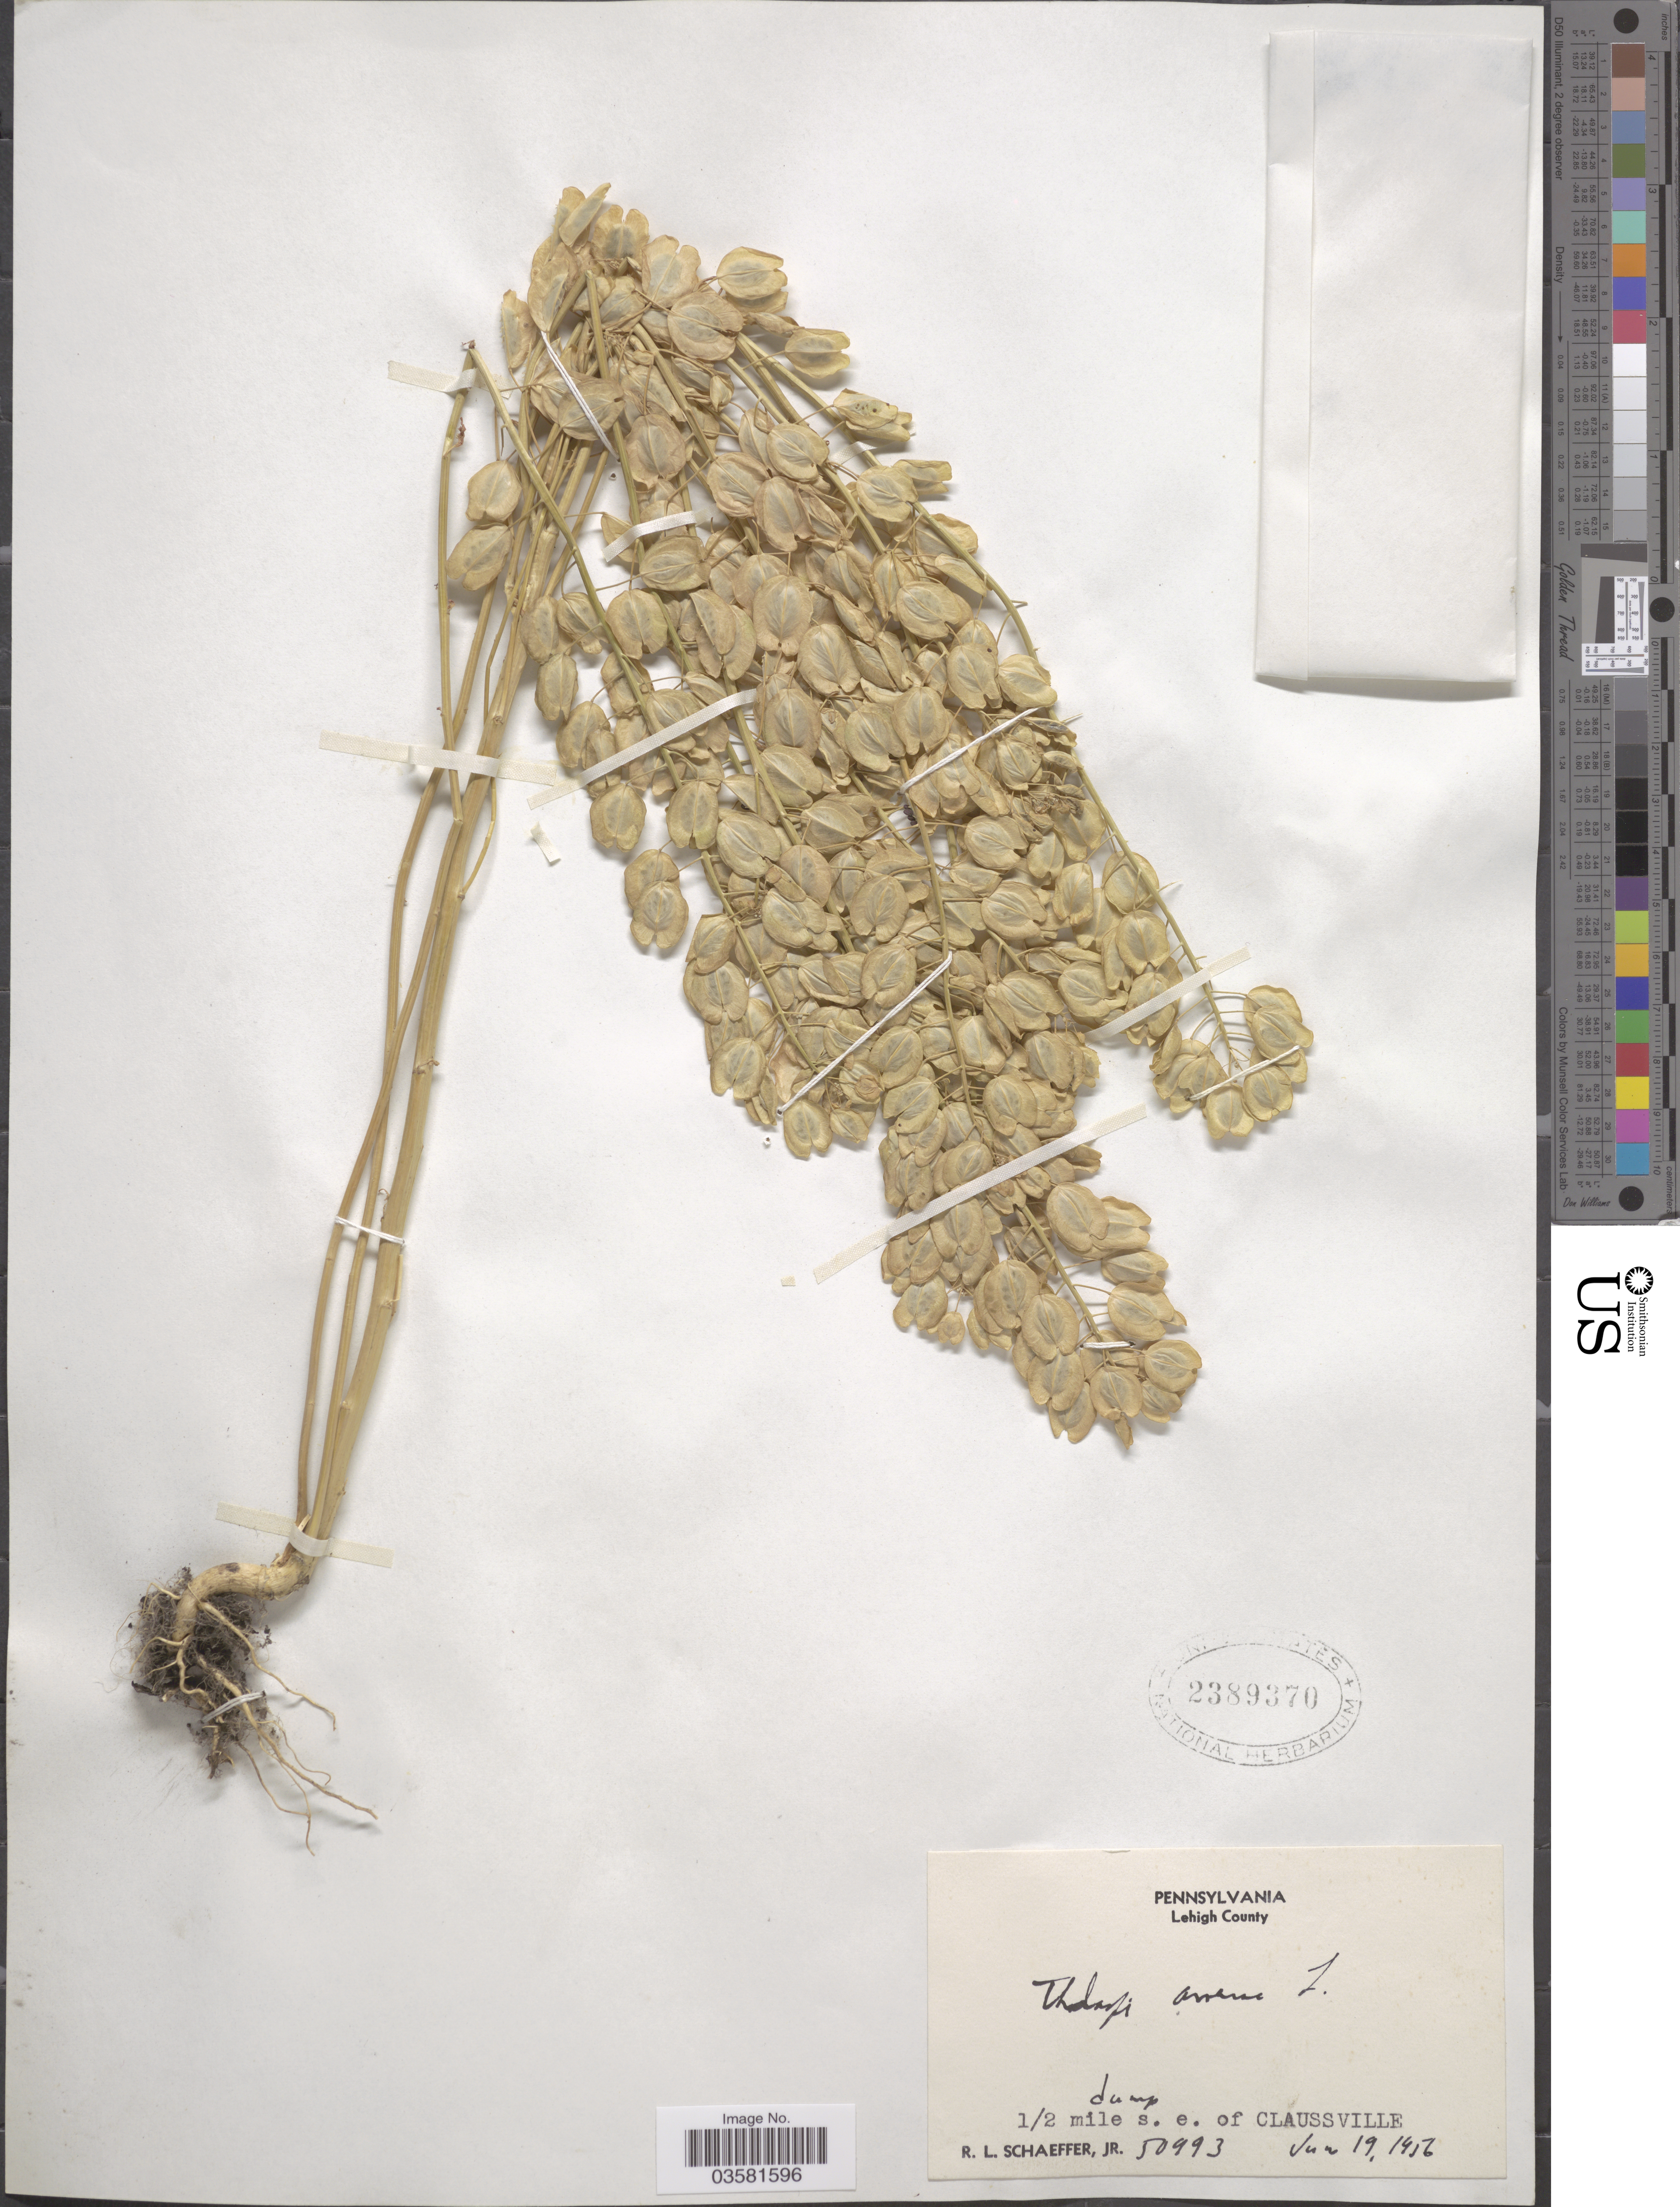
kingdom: Plantae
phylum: Tracheophyta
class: Magnoliopsida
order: Brassicales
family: Brassicaceae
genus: Thlaspi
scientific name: Thlaspi arvense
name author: L.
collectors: R. L. Schaeffer Jr.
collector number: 50993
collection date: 1956-06-19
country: United States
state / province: Pennsylvania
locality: Lehigh County. ½ mile s. e. of Claussville.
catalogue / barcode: US 2389370